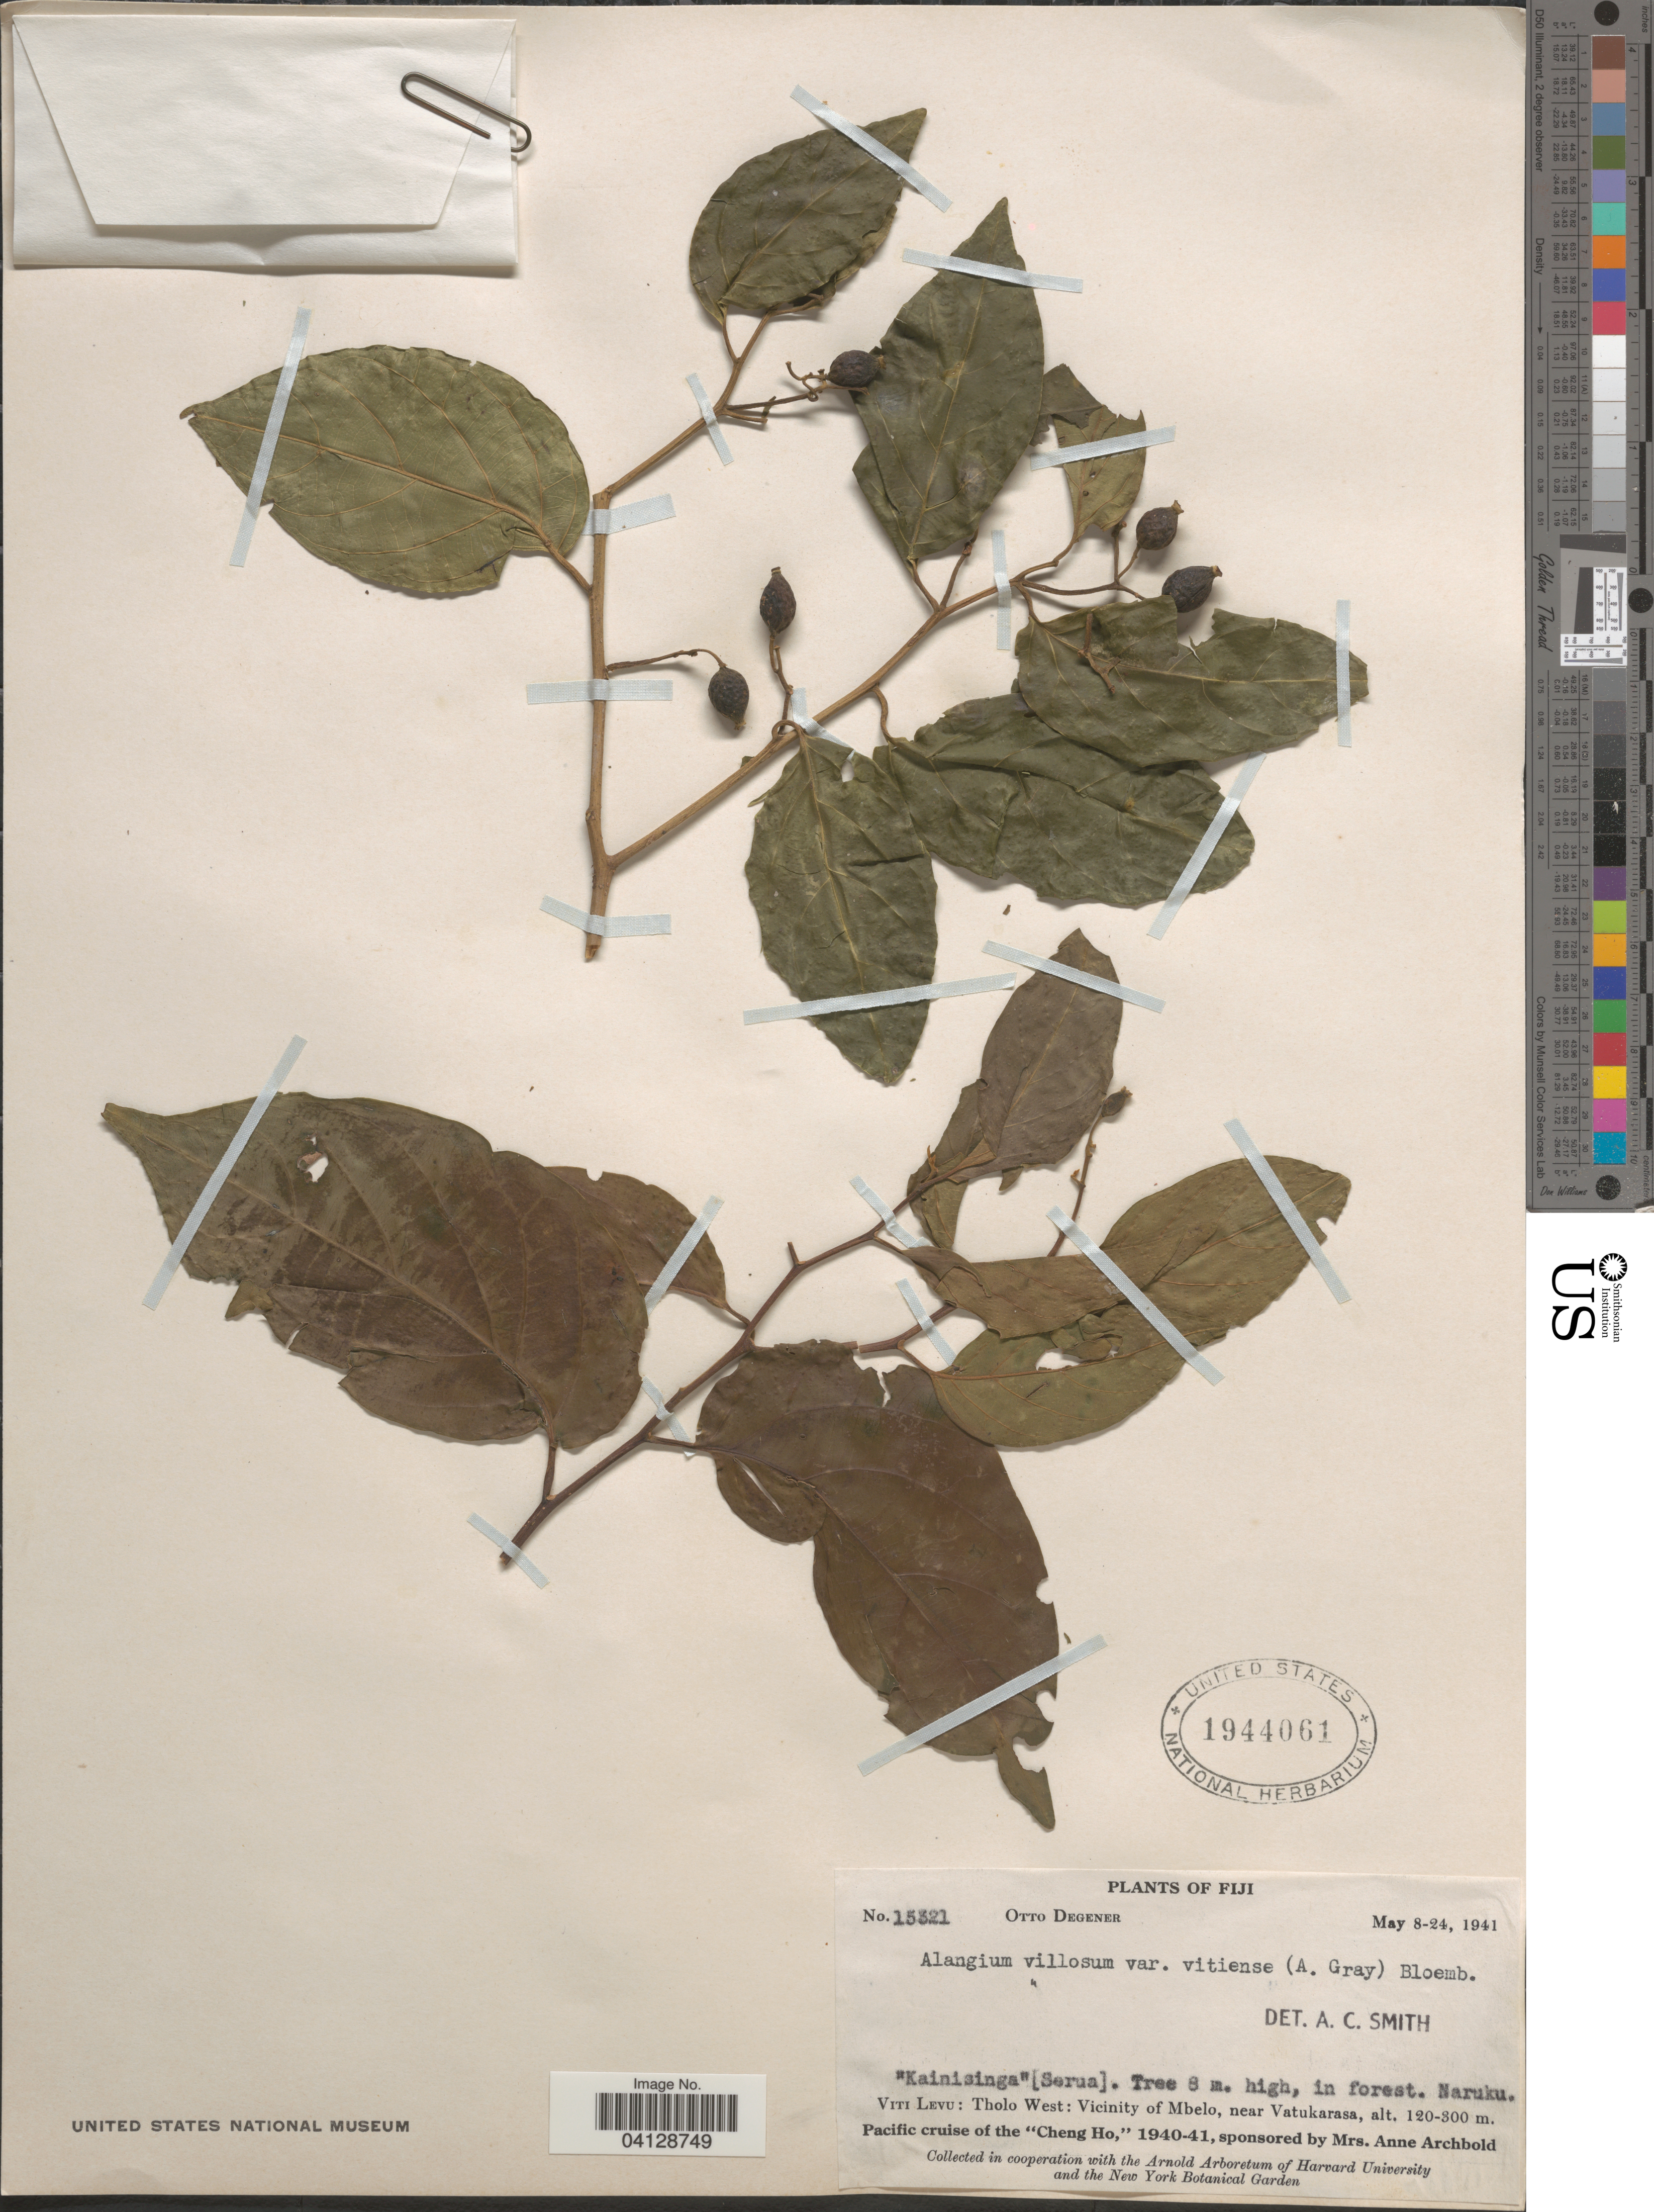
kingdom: Plantae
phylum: Tracheophyta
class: Magnoliopsida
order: Cornales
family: Cornaceae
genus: Alangium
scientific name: Alangium villosum subsp. vitiense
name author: (A. Gray) Bloemb.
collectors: O. Degener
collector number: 15321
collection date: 1941-05-08/1941-05-24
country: Fiji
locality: Viti Levu: Tholo West: Vicinity of Mbelo, near Vatukarasa. Pacific cruise of "Cheng Ho", 1940-41.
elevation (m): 120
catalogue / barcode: US 1944061